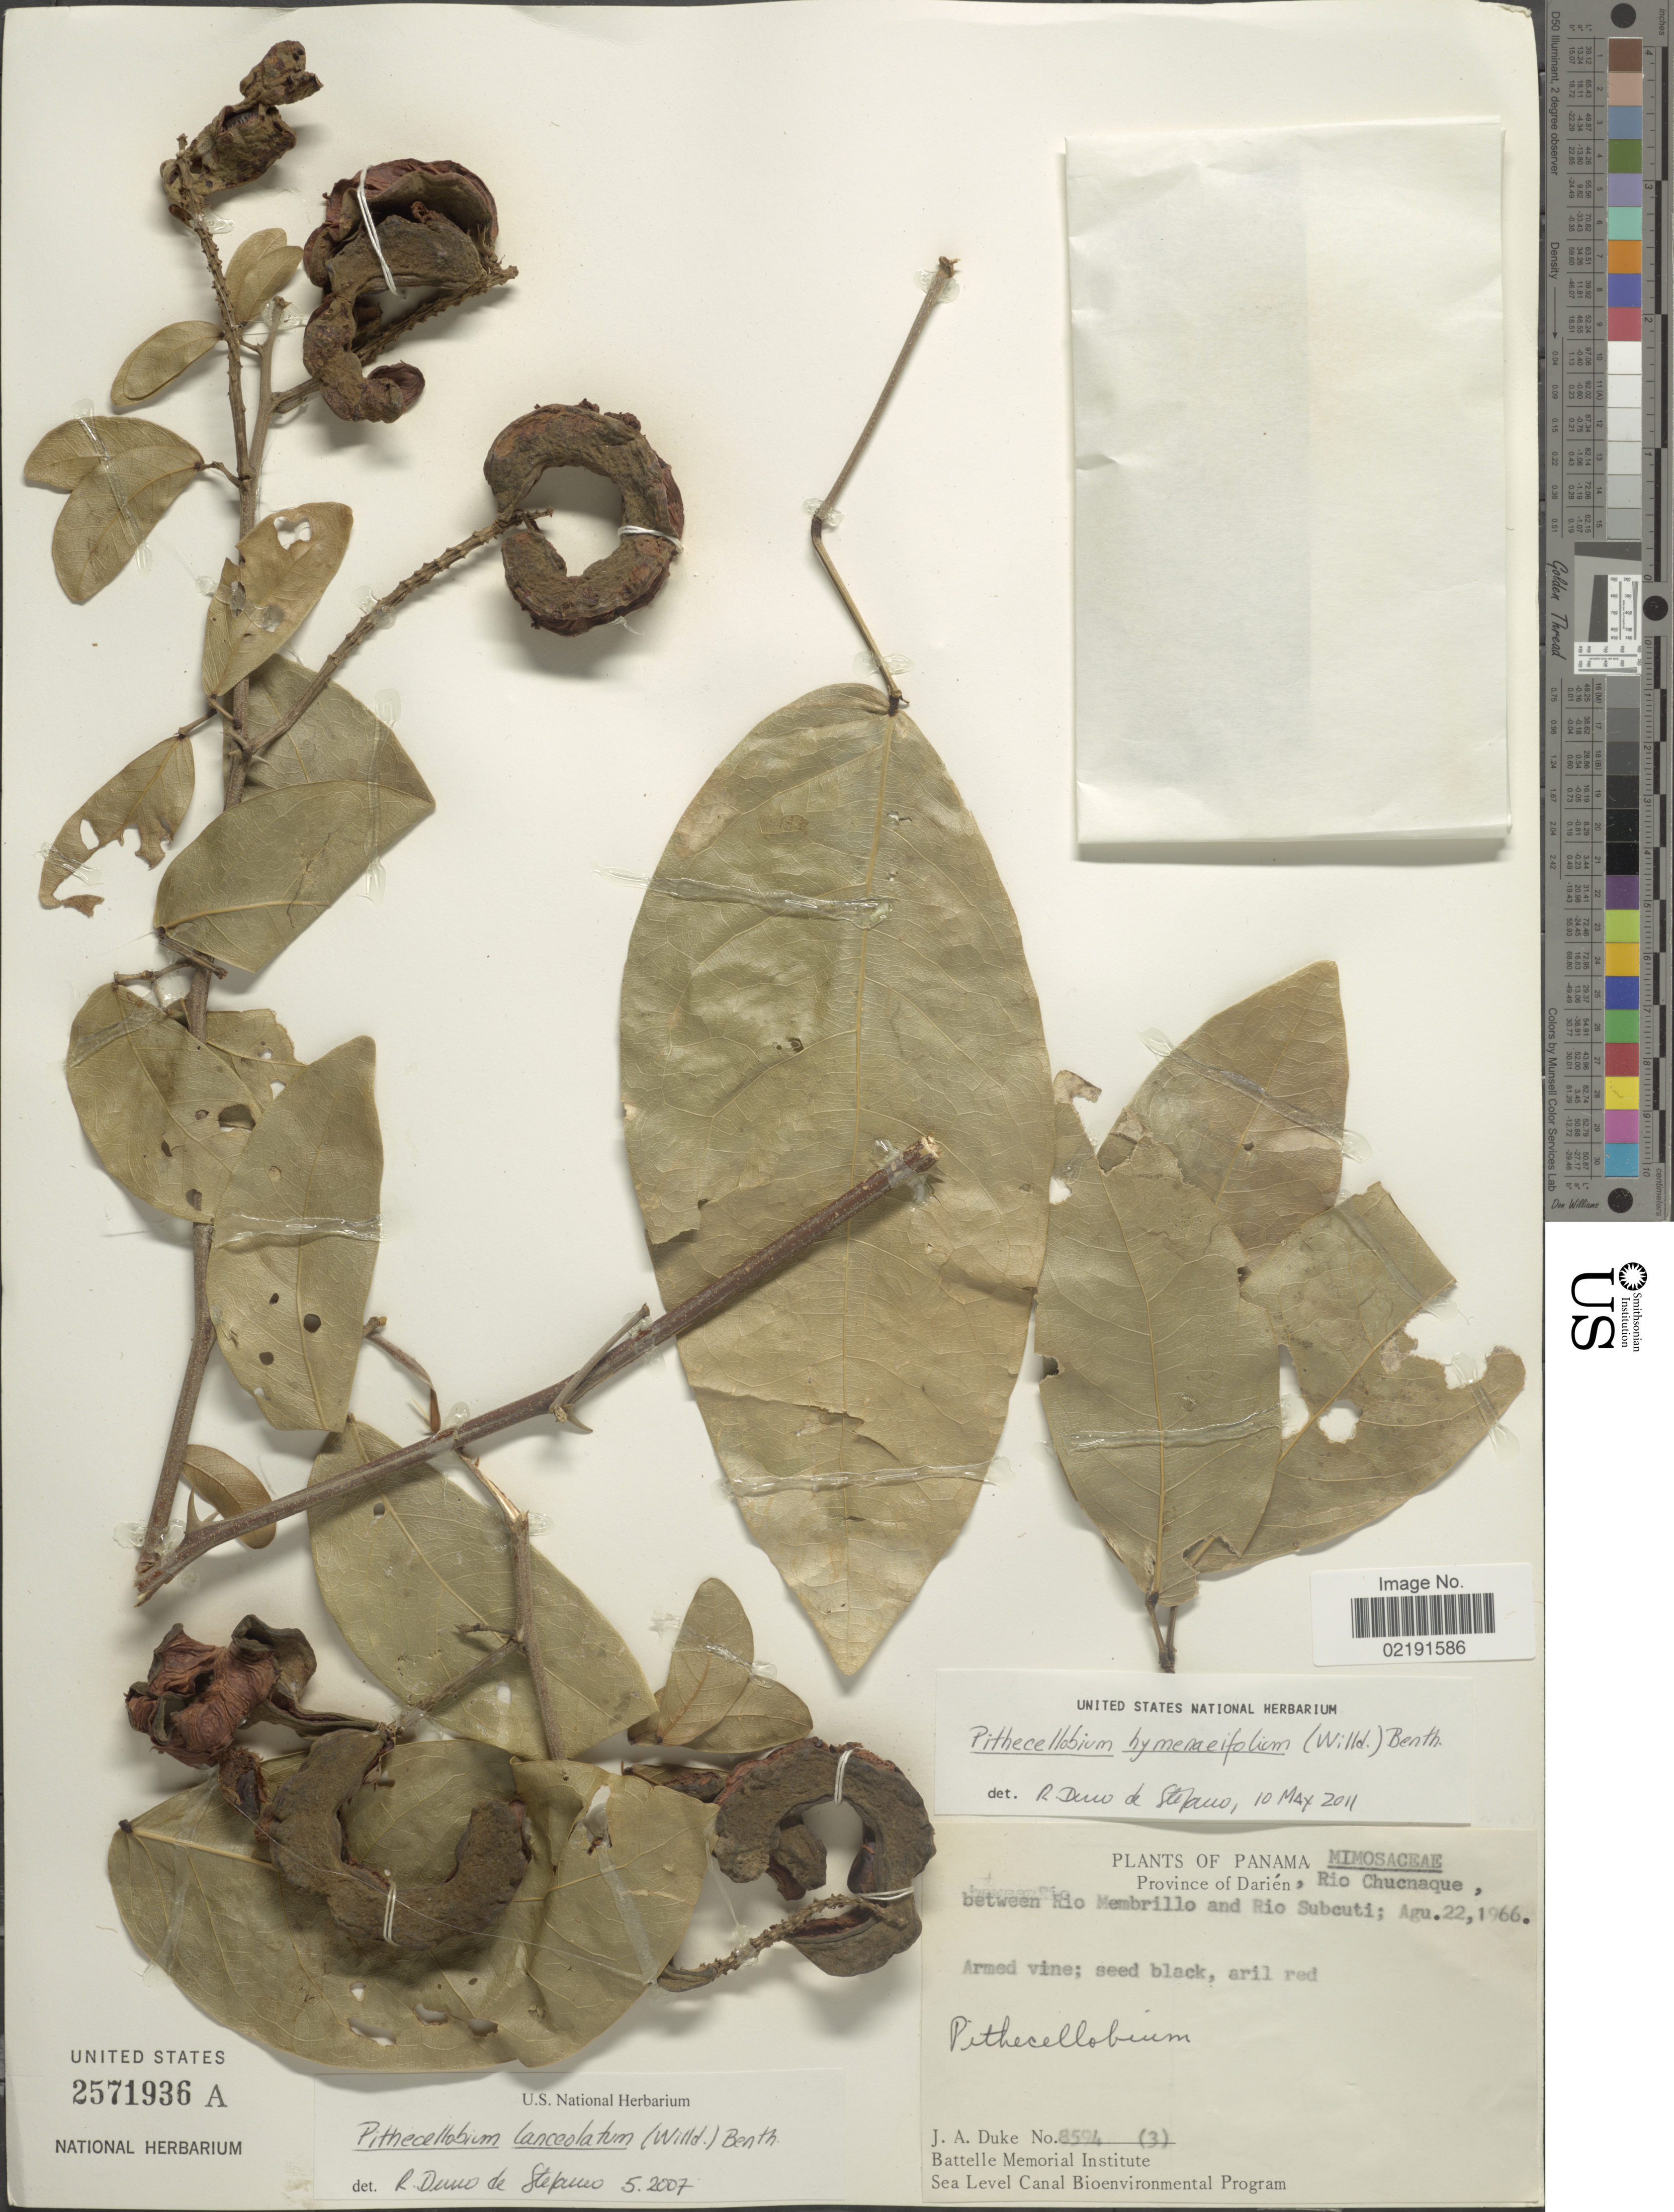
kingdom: Plantae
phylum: Tracheophyta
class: Magnoliopsida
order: Fabales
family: Fabaceae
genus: Pithecellobium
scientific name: Pithecellobium hymenaeifolium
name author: (Humb. & Bonpl. ex Willd.) Benth.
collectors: J. A. Duke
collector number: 8594 (3)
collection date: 1966-08-22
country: Panama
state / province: Darién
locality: Province of Darién, Rio Chucnaque, between Rio Membrillo and Rio Subeuti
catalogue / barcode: US 2571936A